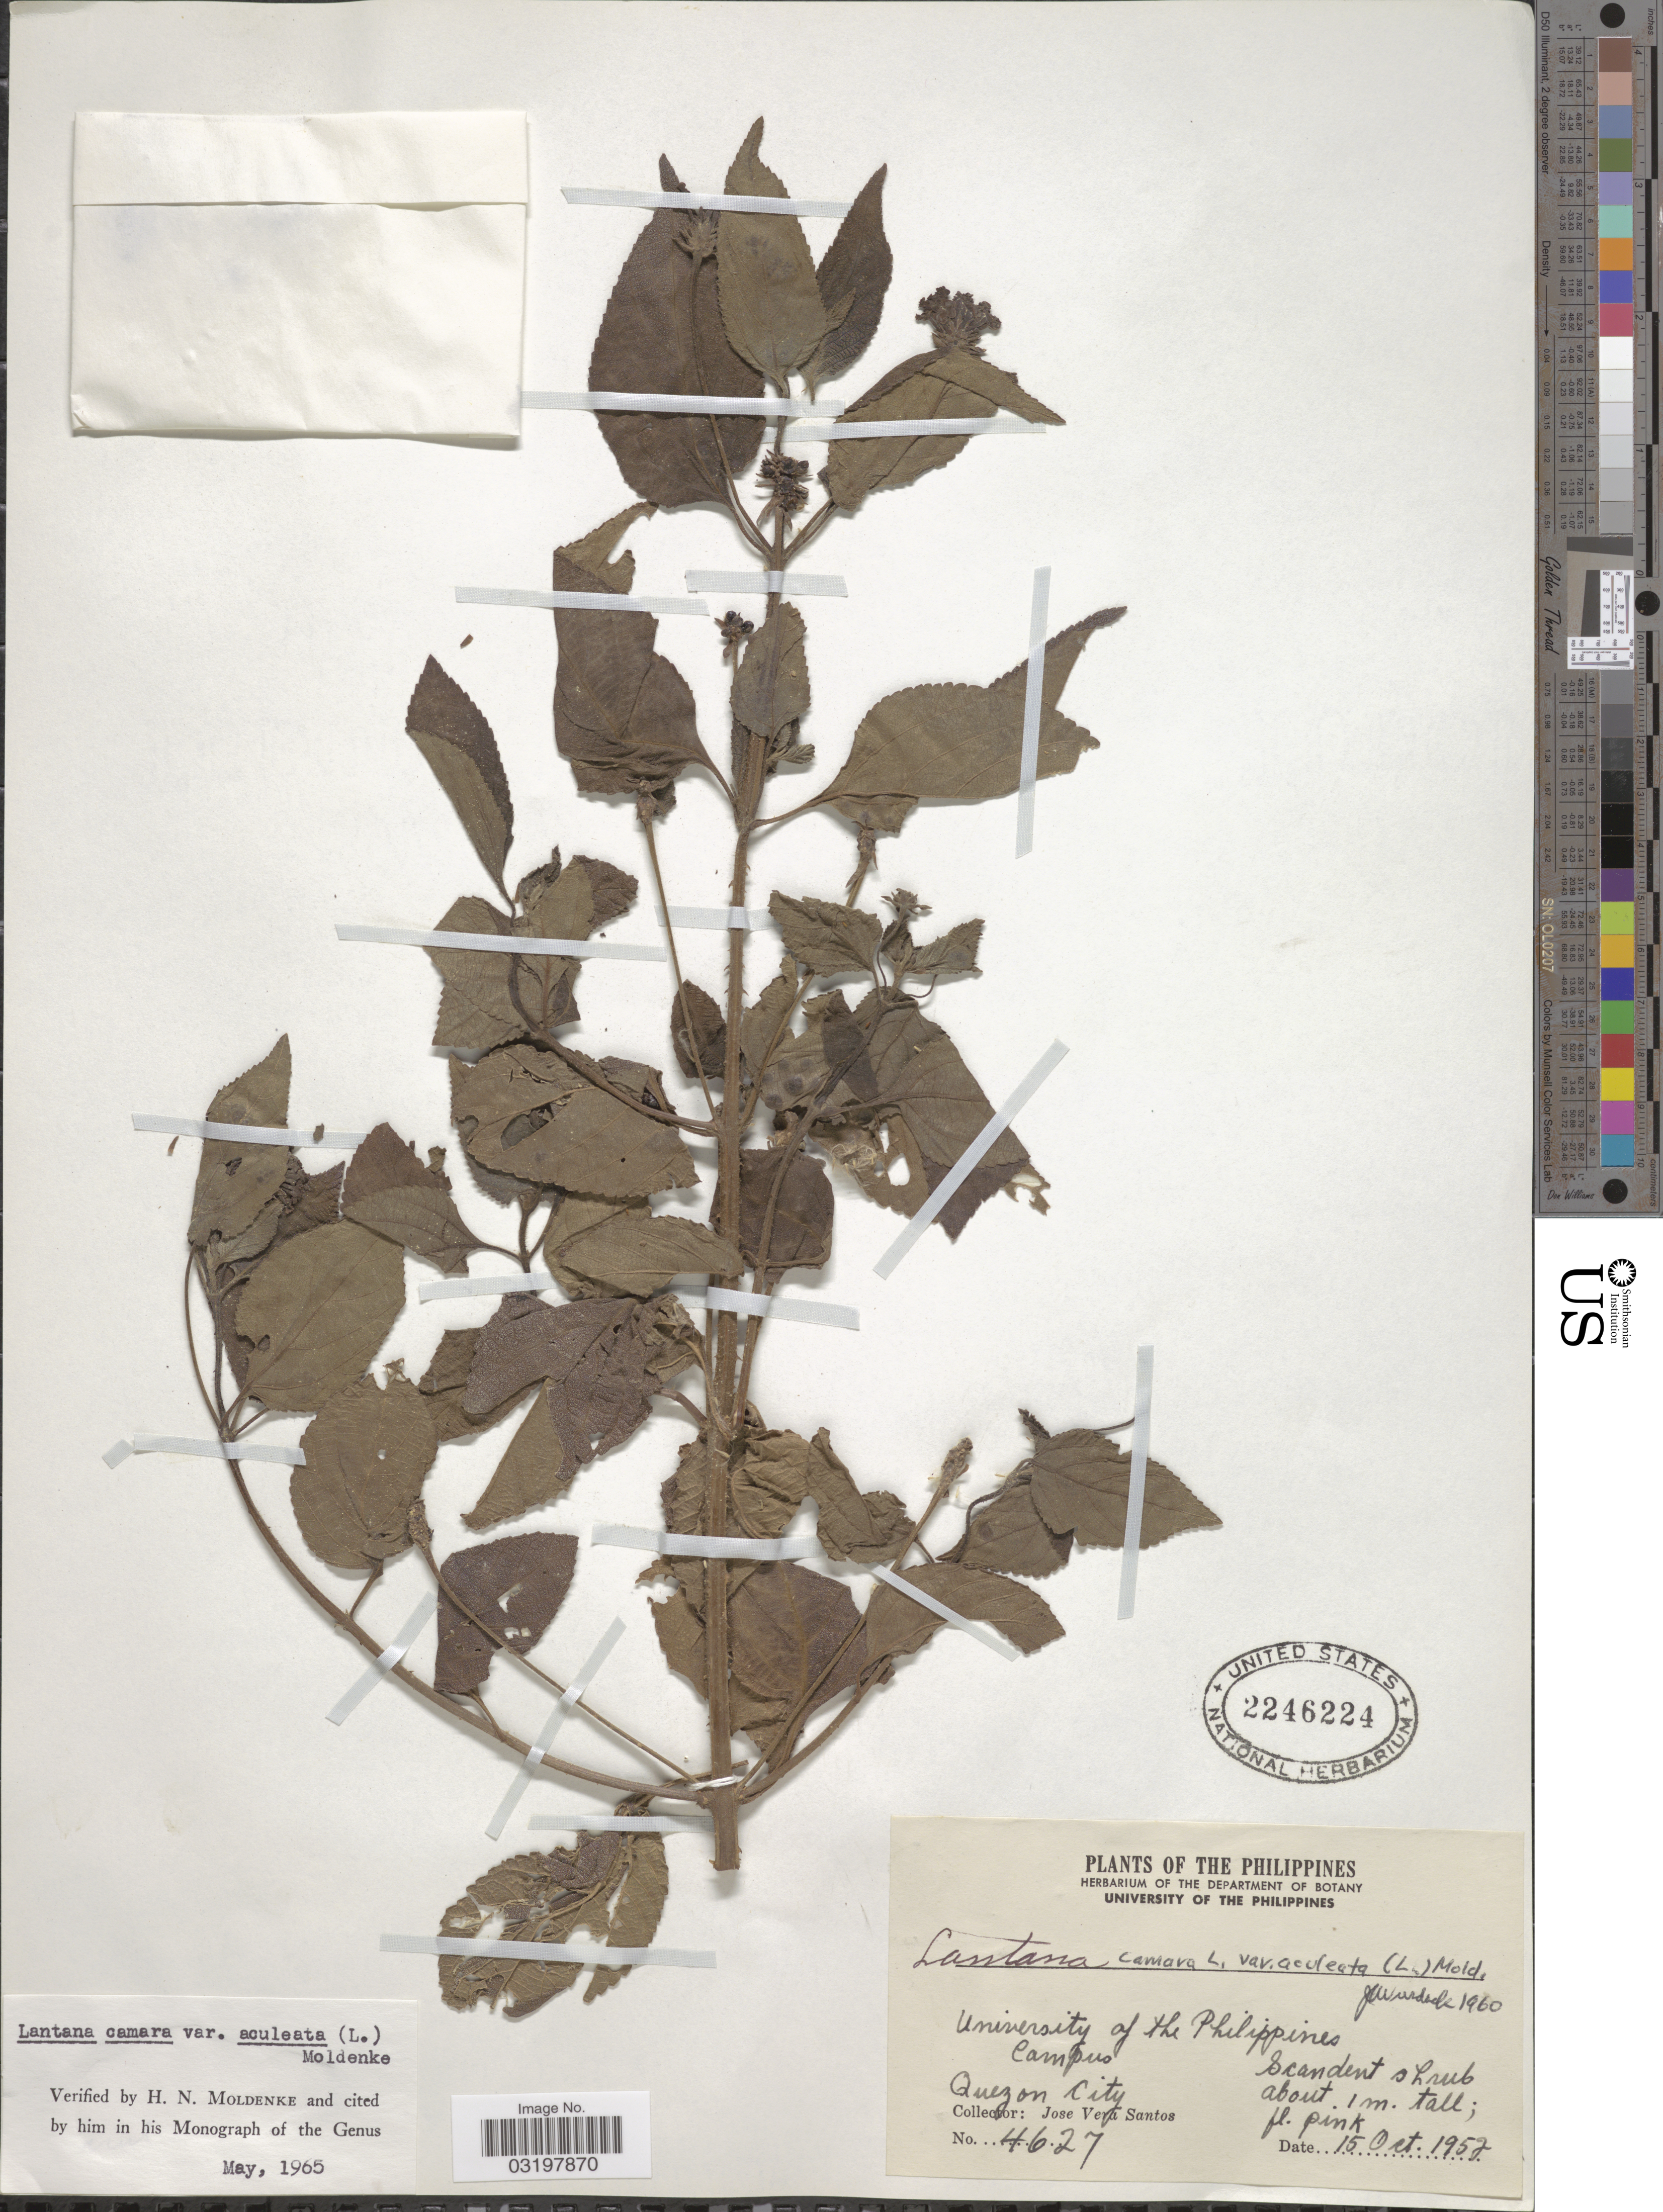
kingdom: Plantae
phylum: Tracheophyta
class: Magnoliopsida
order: Lamiales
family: Verbenaceae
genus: Lantana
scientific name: Lantana camara var. aculeata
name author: (L.) Moldenke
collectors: J. V. Santos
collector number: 4627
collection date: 1952-10-15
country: Philippines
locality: University of the Philippines. Campus. Quezon City.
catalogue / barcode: US 2246224